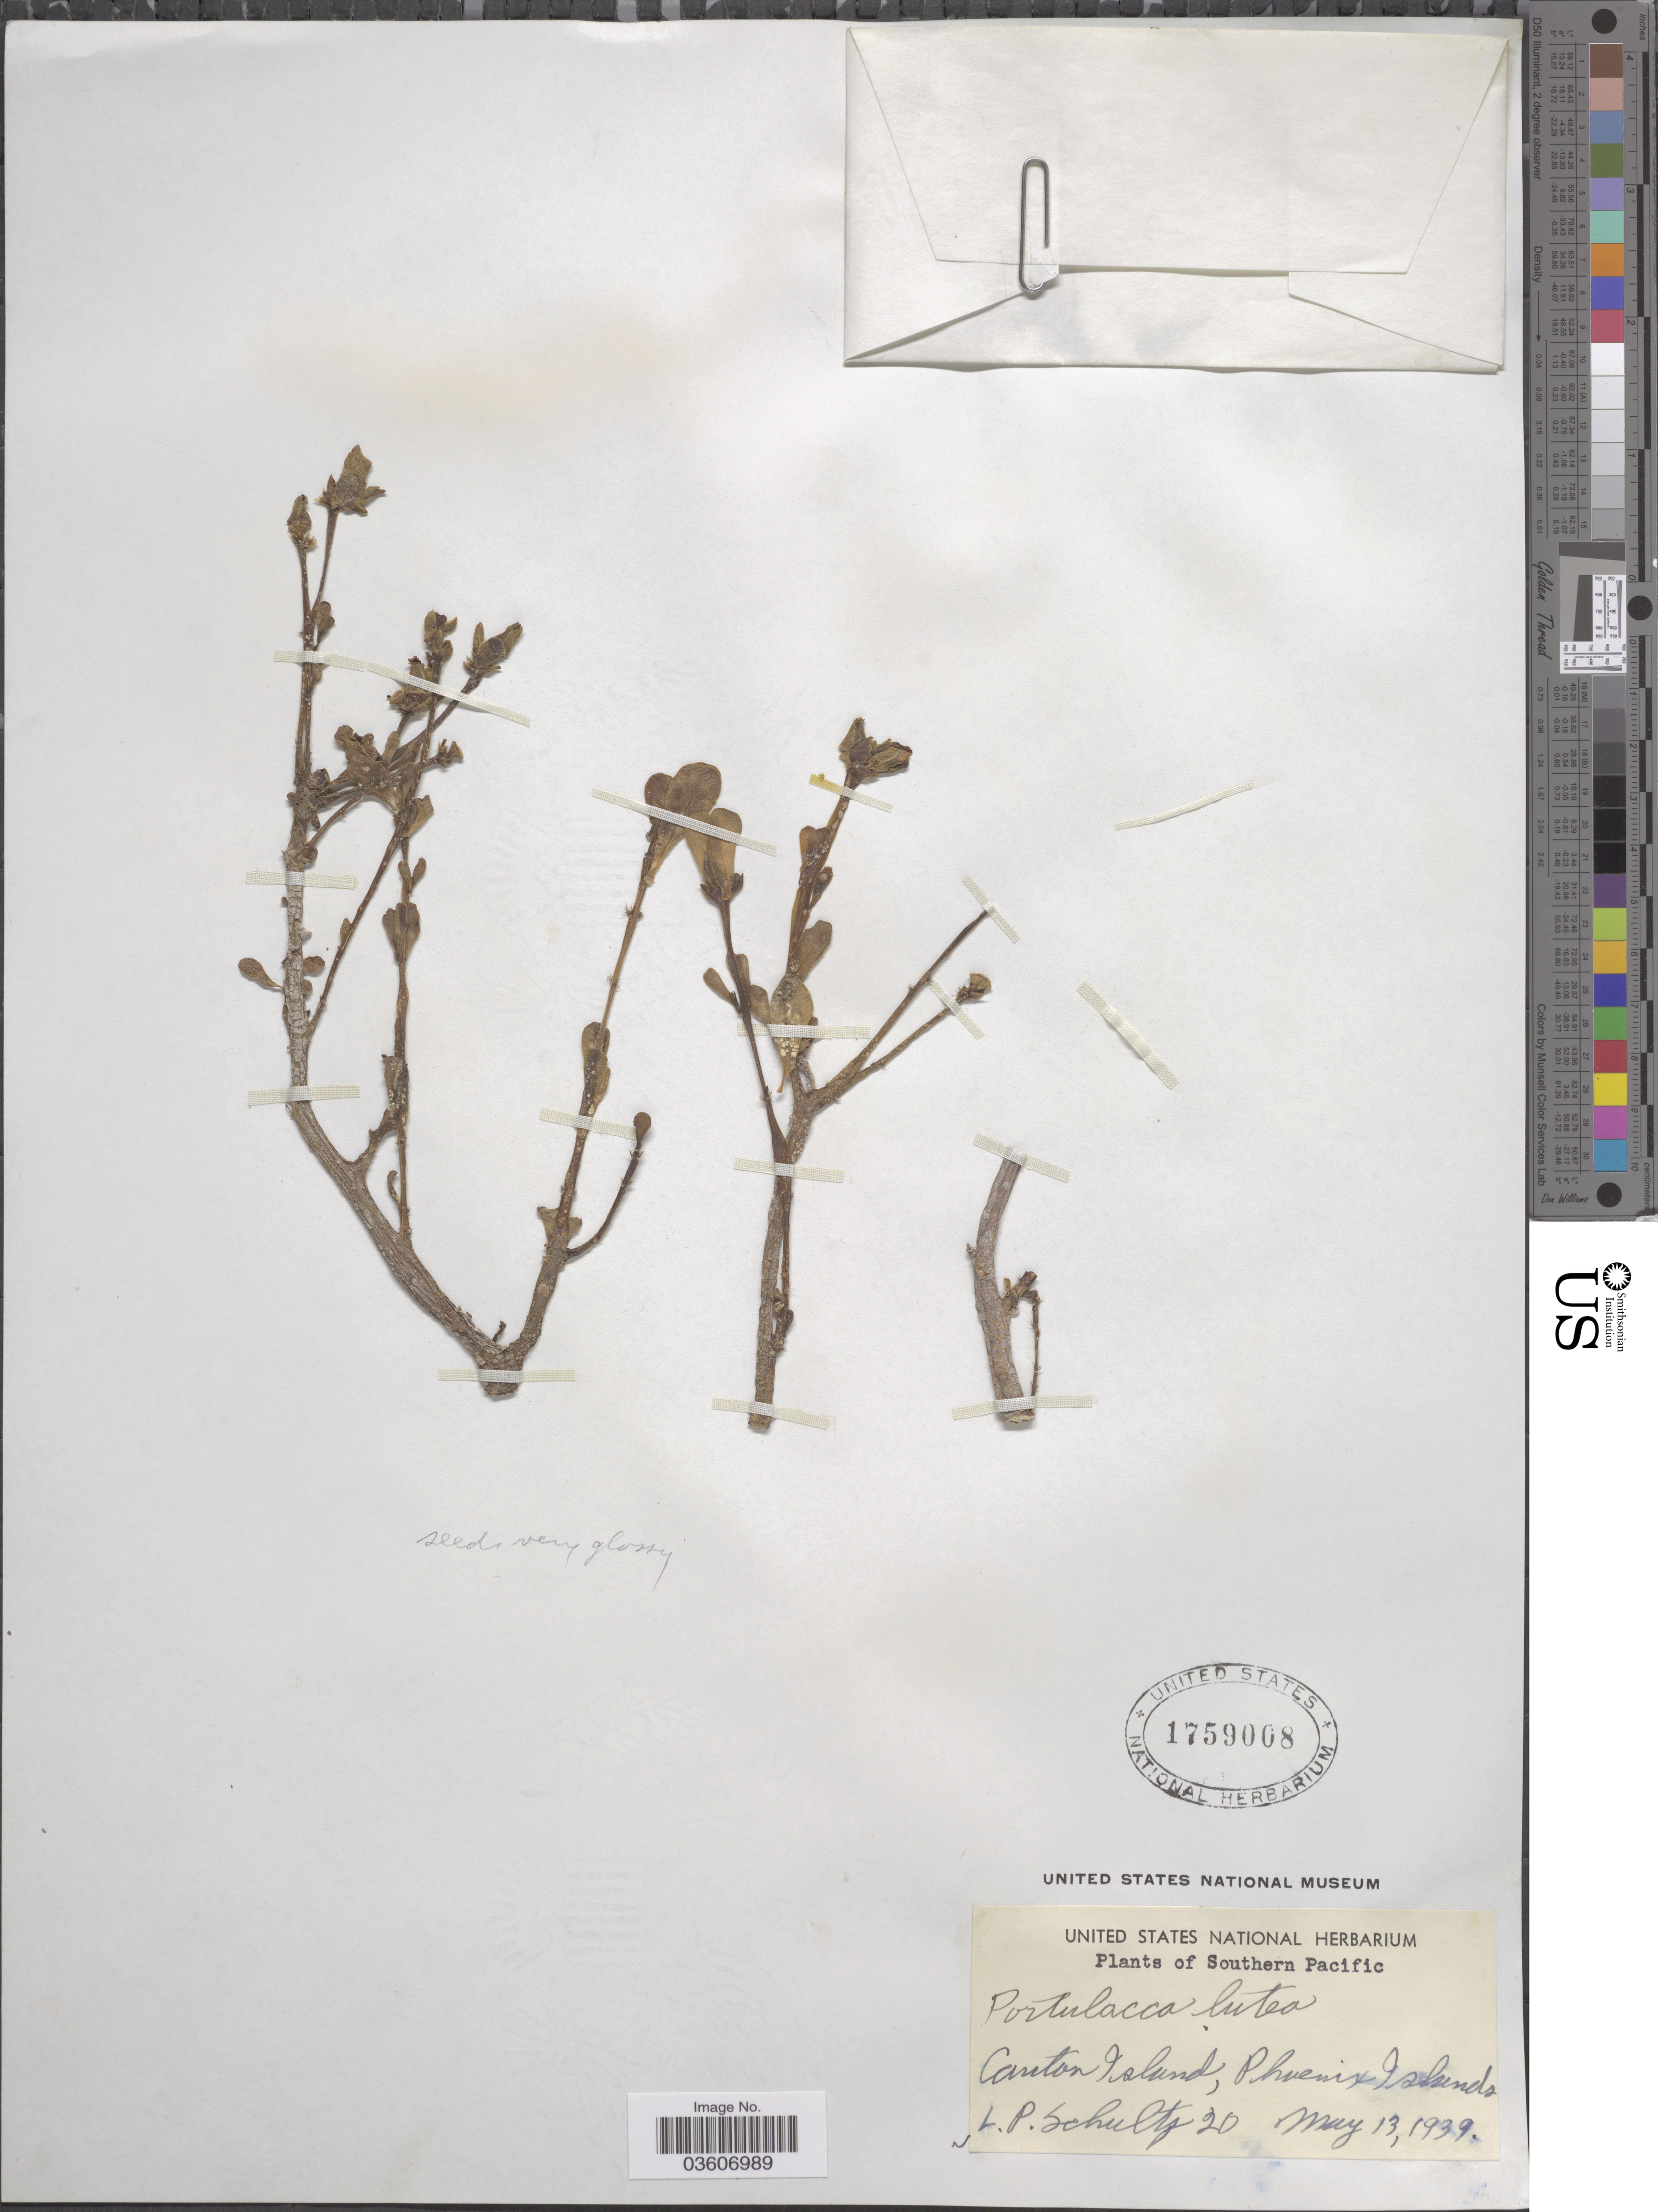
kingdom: Plantae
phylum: Tracheophyta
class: Magnoliopsida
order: Caryophyllales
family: Portulacaceae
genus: Portulaca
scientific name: Portulaca lutea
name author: Sol. ex G. Forst.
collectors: L. P. Schultz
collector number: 20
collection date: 1939-05-13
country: Kiribati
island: Kanton [Canton] Atoll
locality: Southern Pacific. Canton Island, Phoenix Islands.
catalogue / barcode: US 1759008